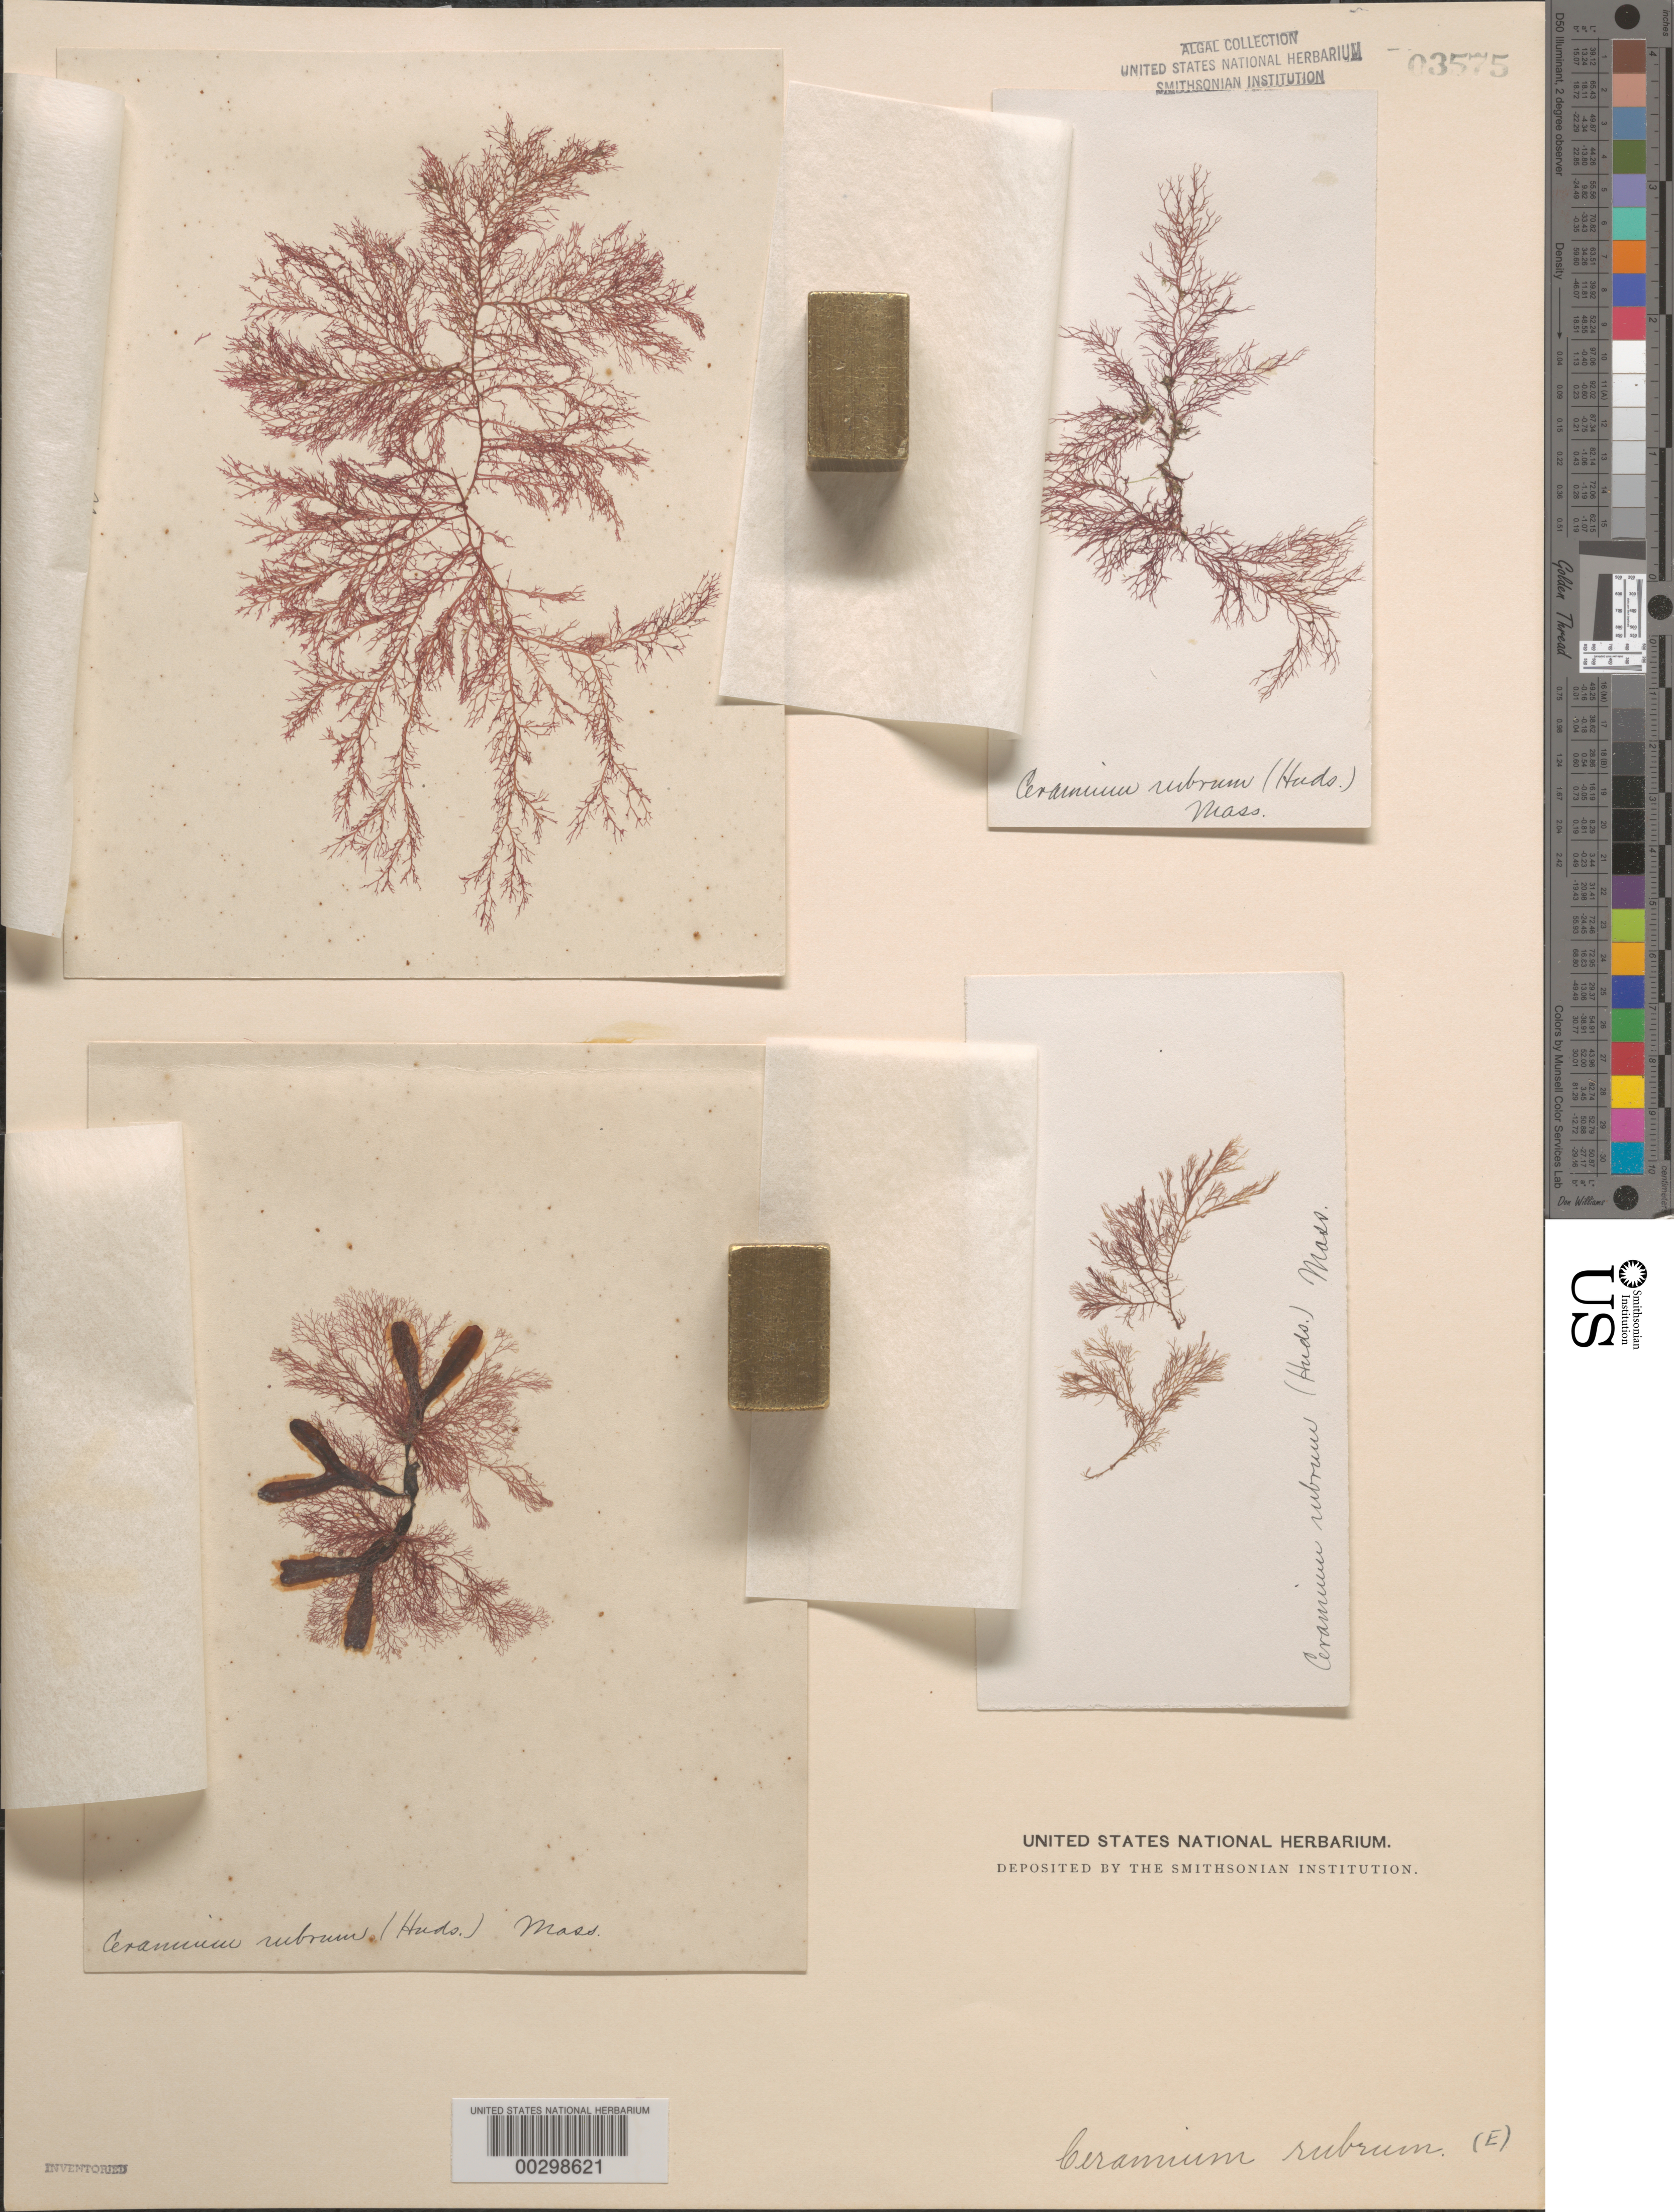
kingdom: Plantae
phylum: Rhodophyta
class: Florideophyceae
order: Ceramiales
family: Ceramiaceae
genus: Ceramium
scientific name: Ceramium rubrum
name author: C. Agardh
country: United States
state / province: Massachusetts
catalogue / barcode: US 3575